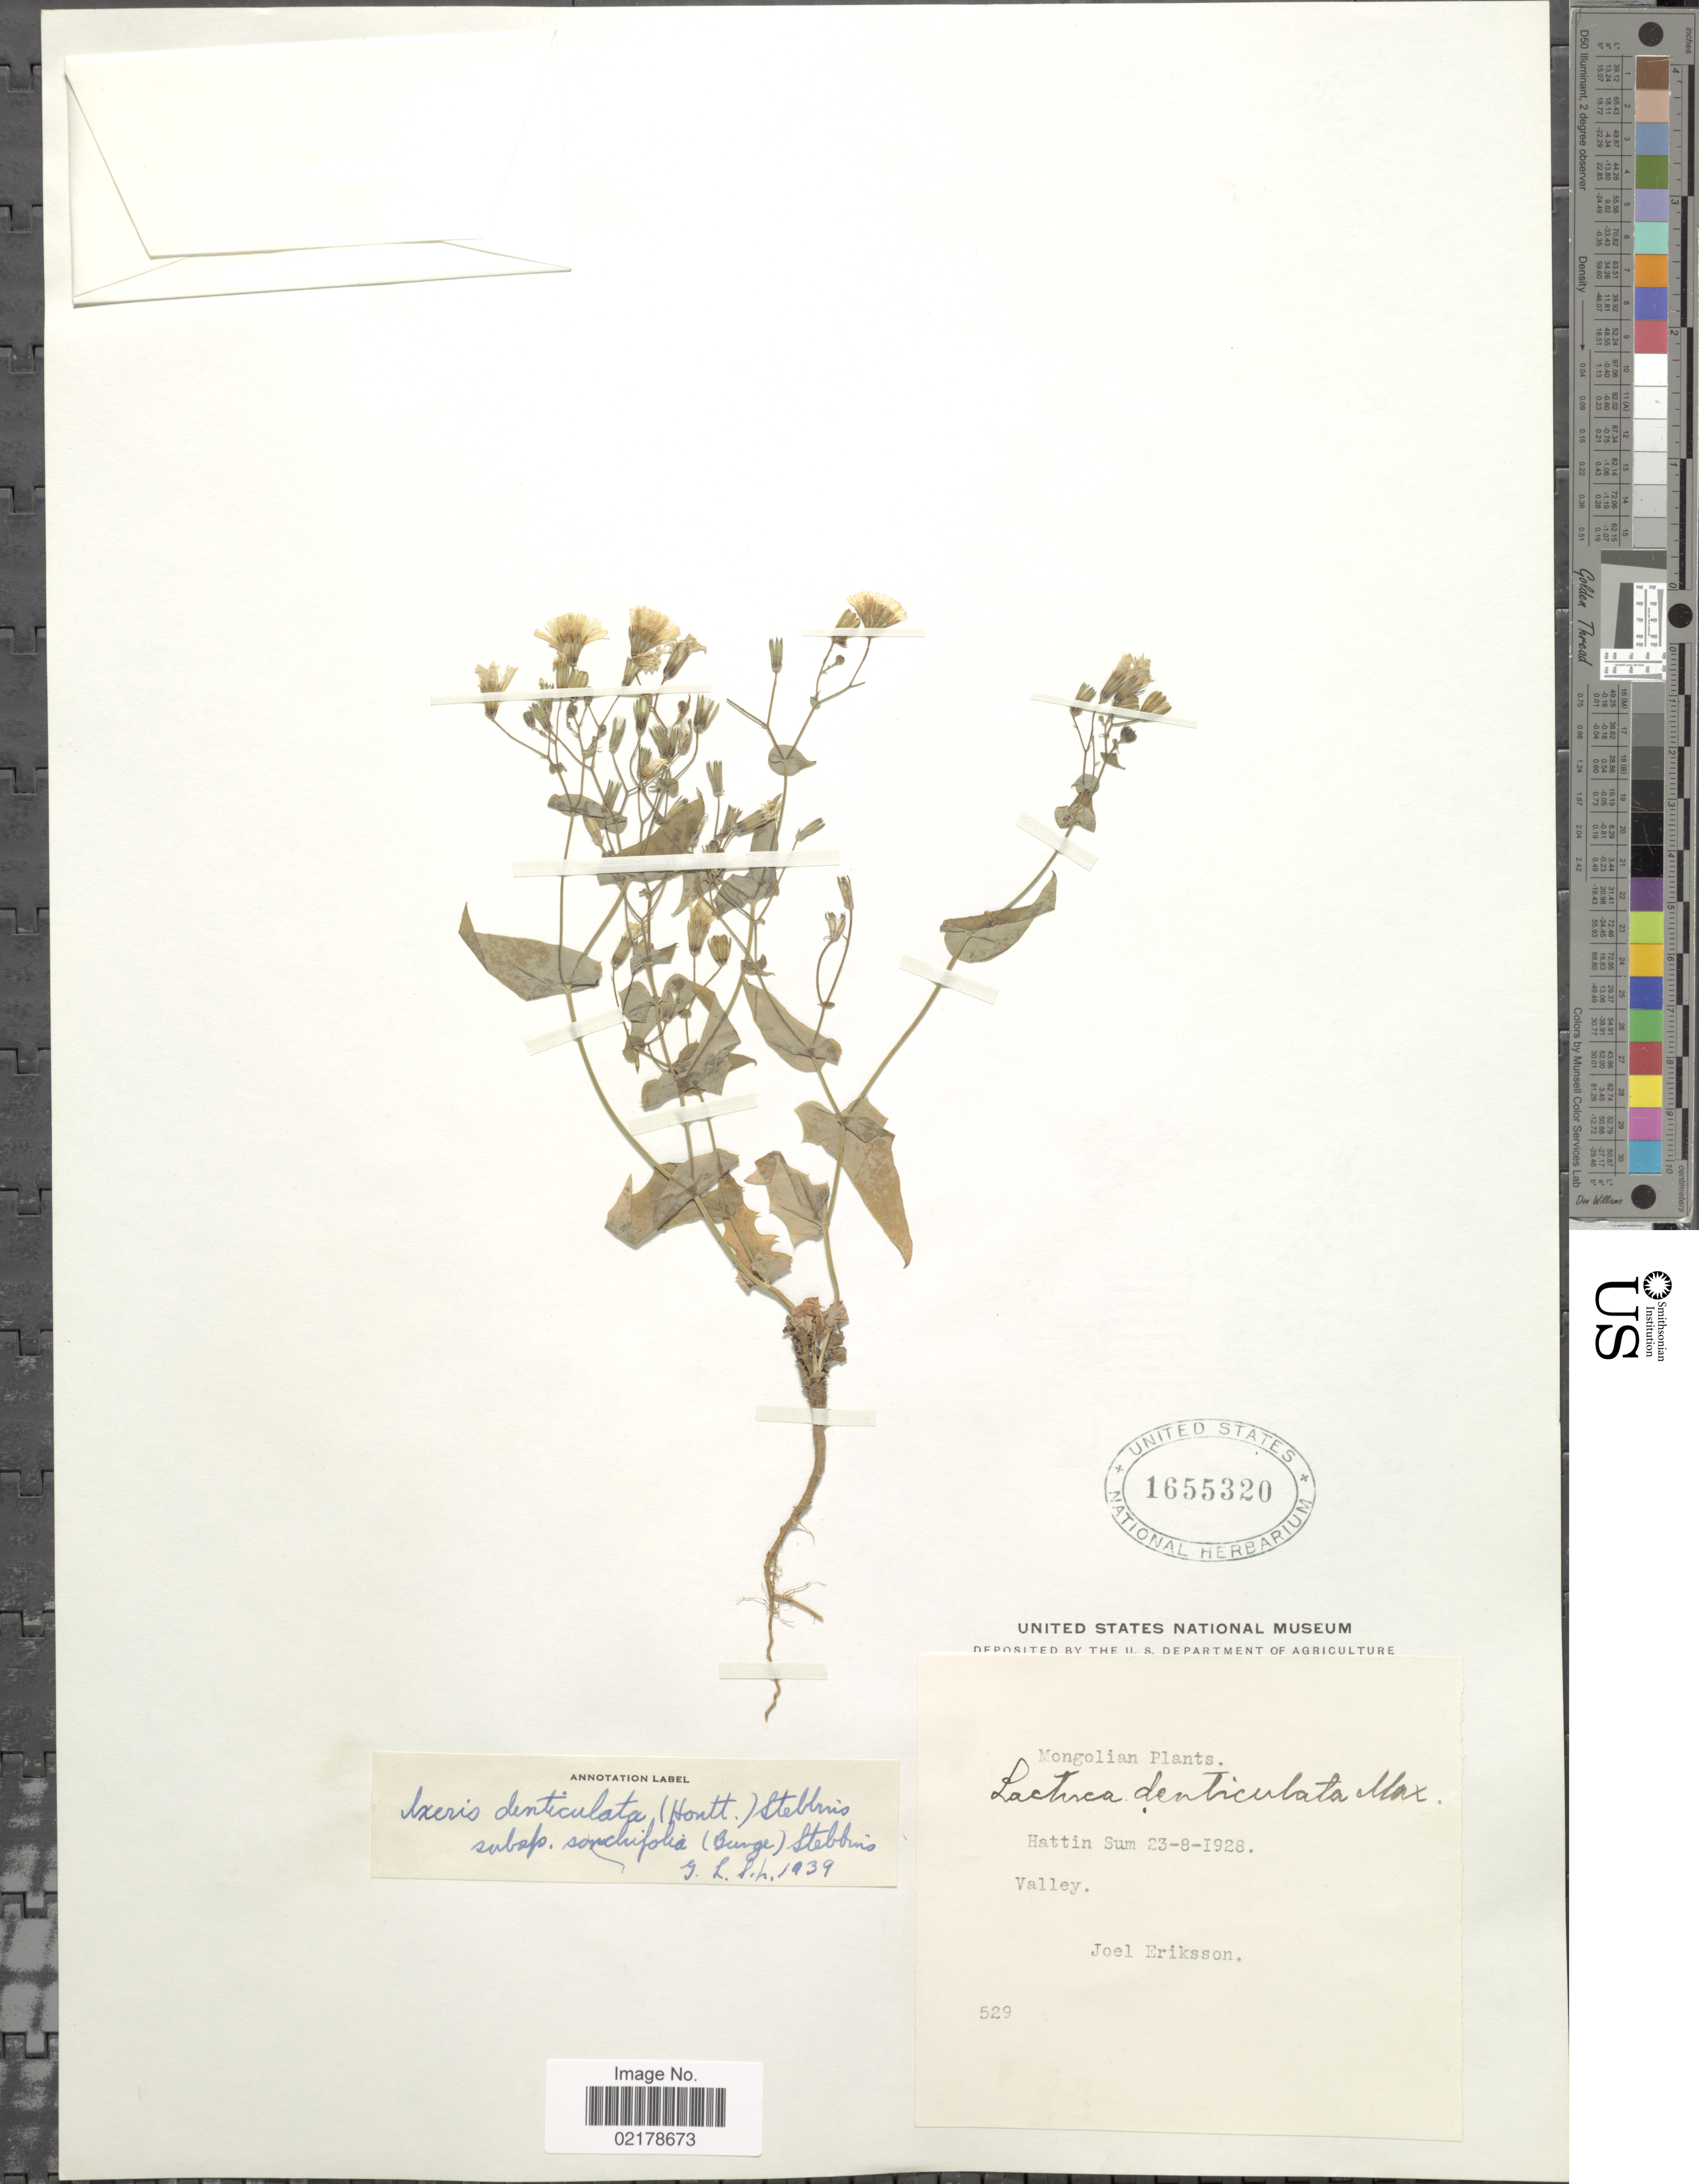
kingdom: Plantae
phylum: Tracheophyta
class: Magnoliopsida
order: Asterales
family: Asteraceae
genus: Crepidiastrum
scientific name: Crepidiastrum denticulatum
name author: (Houtt.) Pak & Kawano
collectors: J. Eriksson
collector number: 529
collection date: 1928-08-23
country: Mongolia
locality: Hattin Sum. Valley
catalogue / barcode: US 1655320